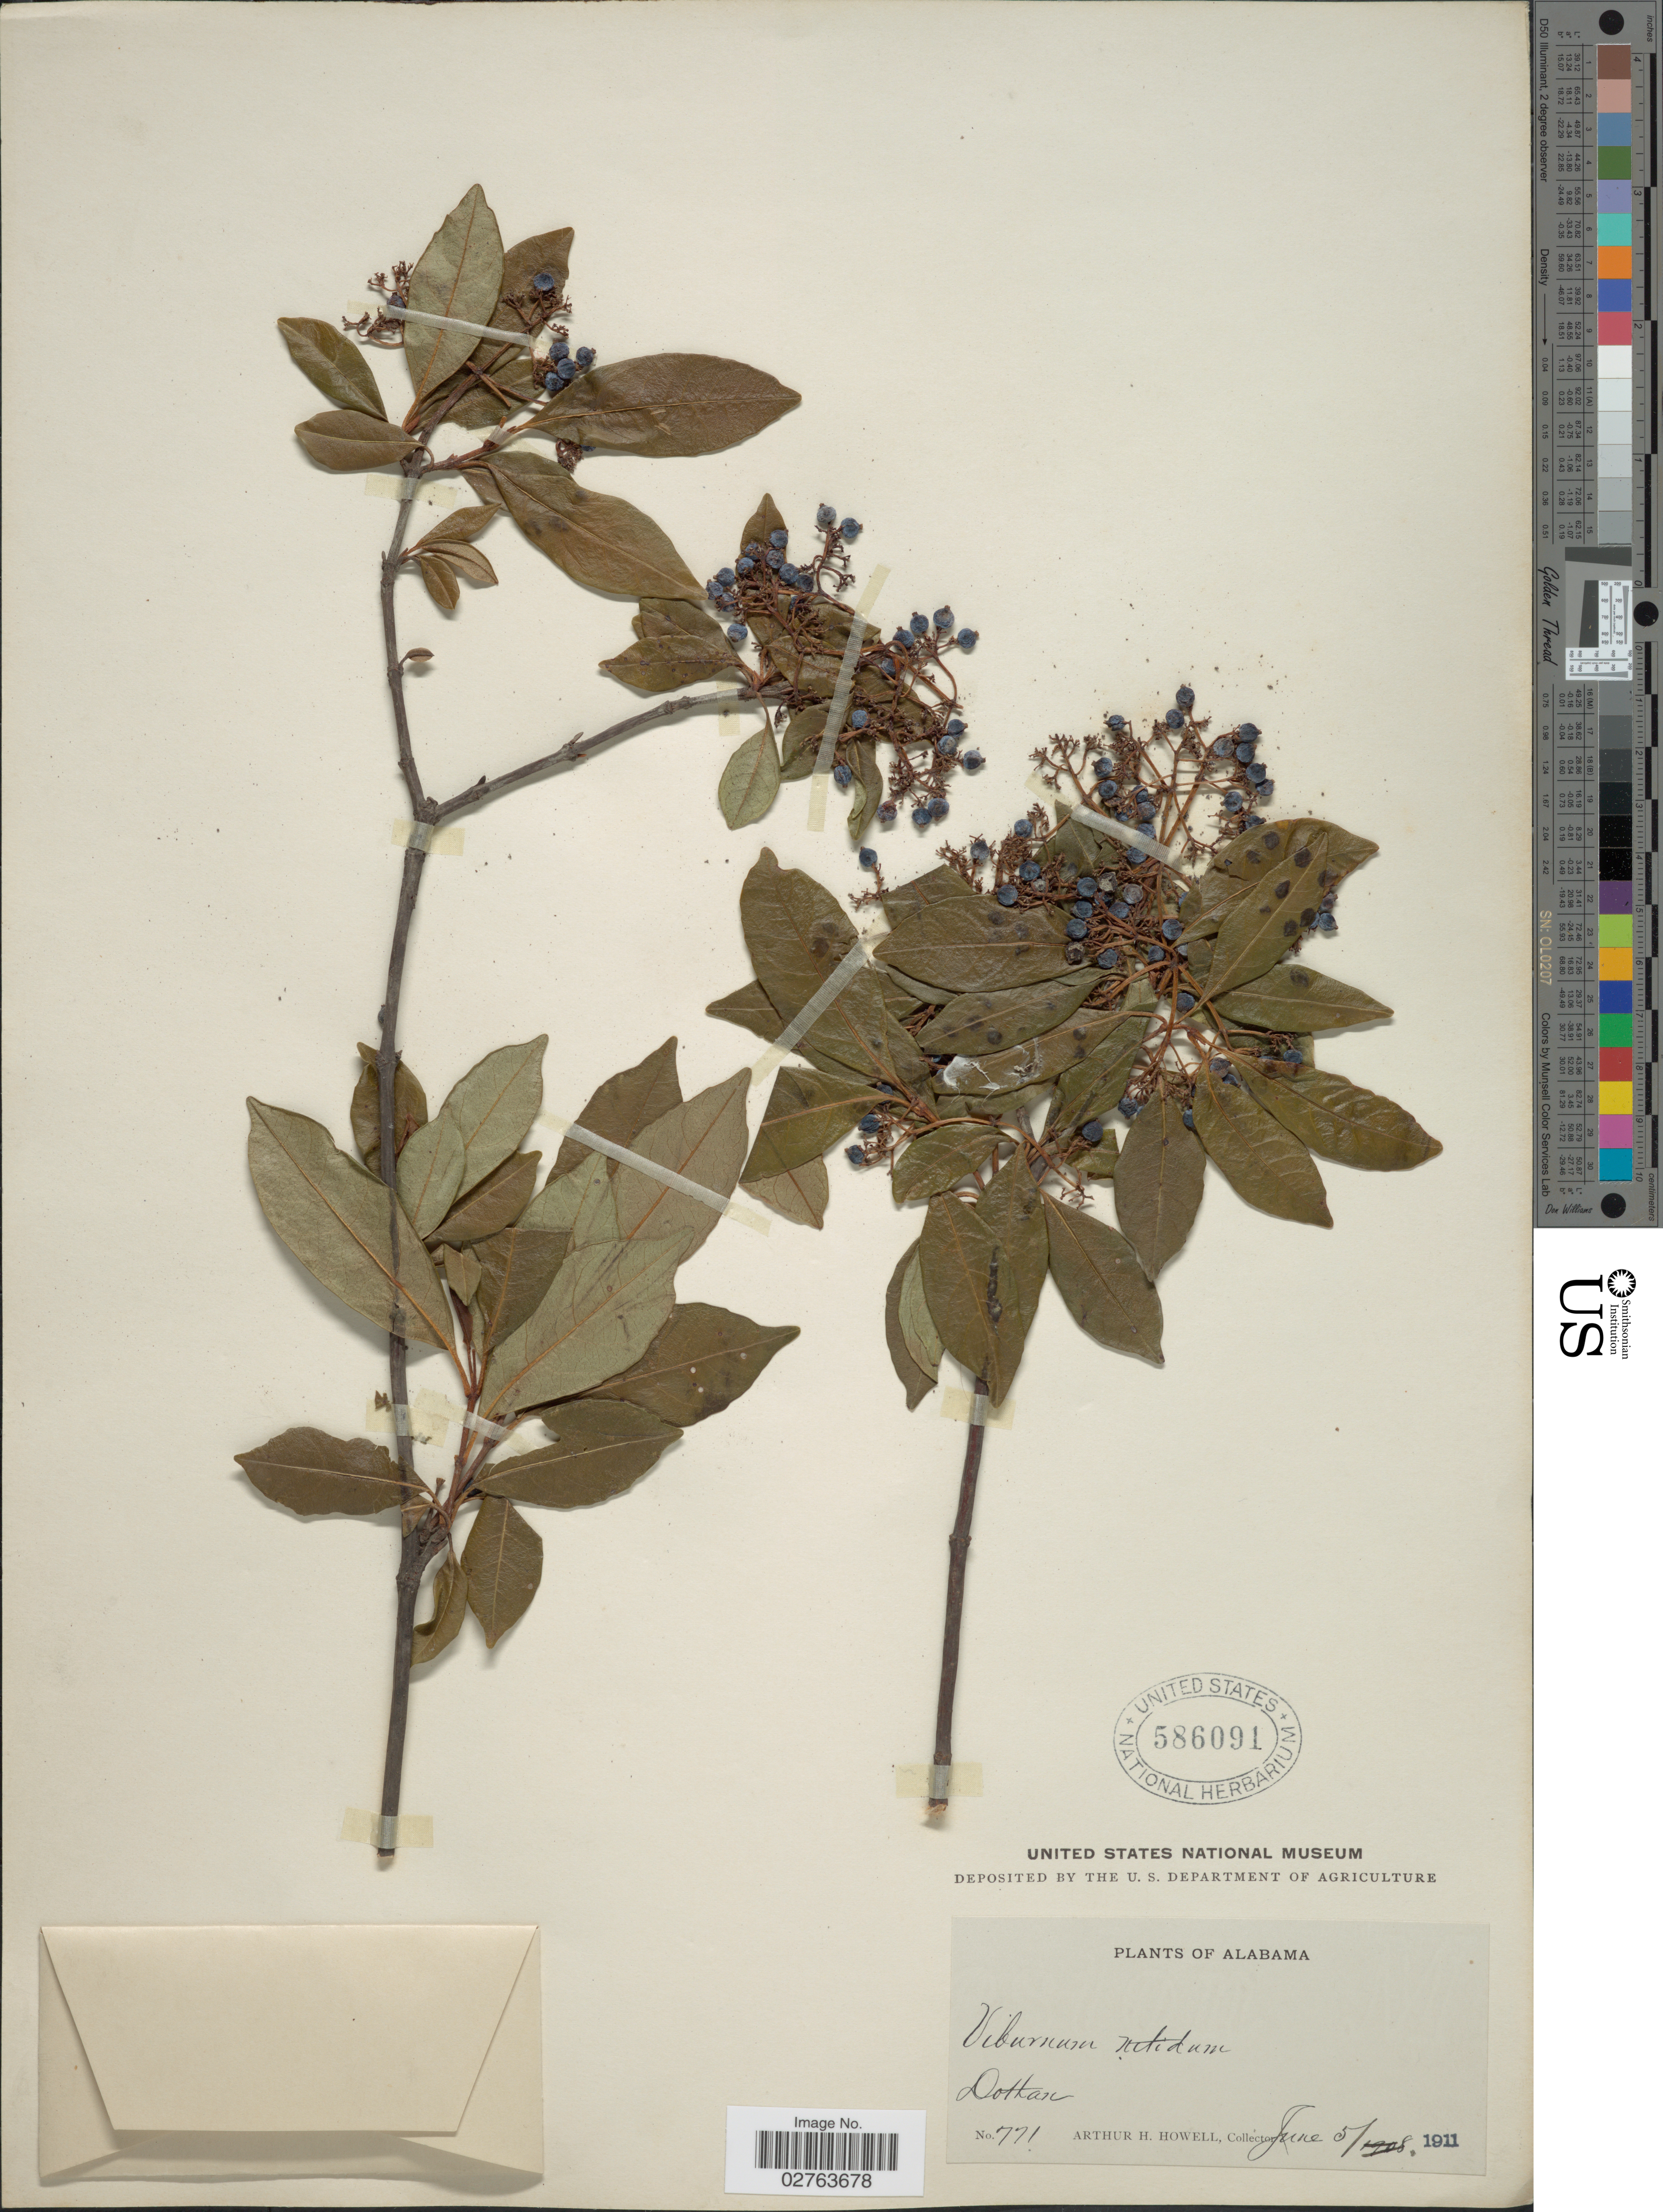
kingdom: Plantae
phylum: Tracheophyta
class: Magnoliopsida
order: Dipsacales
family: Viburnaceae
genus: Viburnum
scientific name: Viburnum nitidum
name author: Aiton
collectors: A. H. Howell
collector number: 771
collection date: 1911-05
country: United States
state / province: Alabama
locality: Dothan.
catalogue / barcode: US 586091